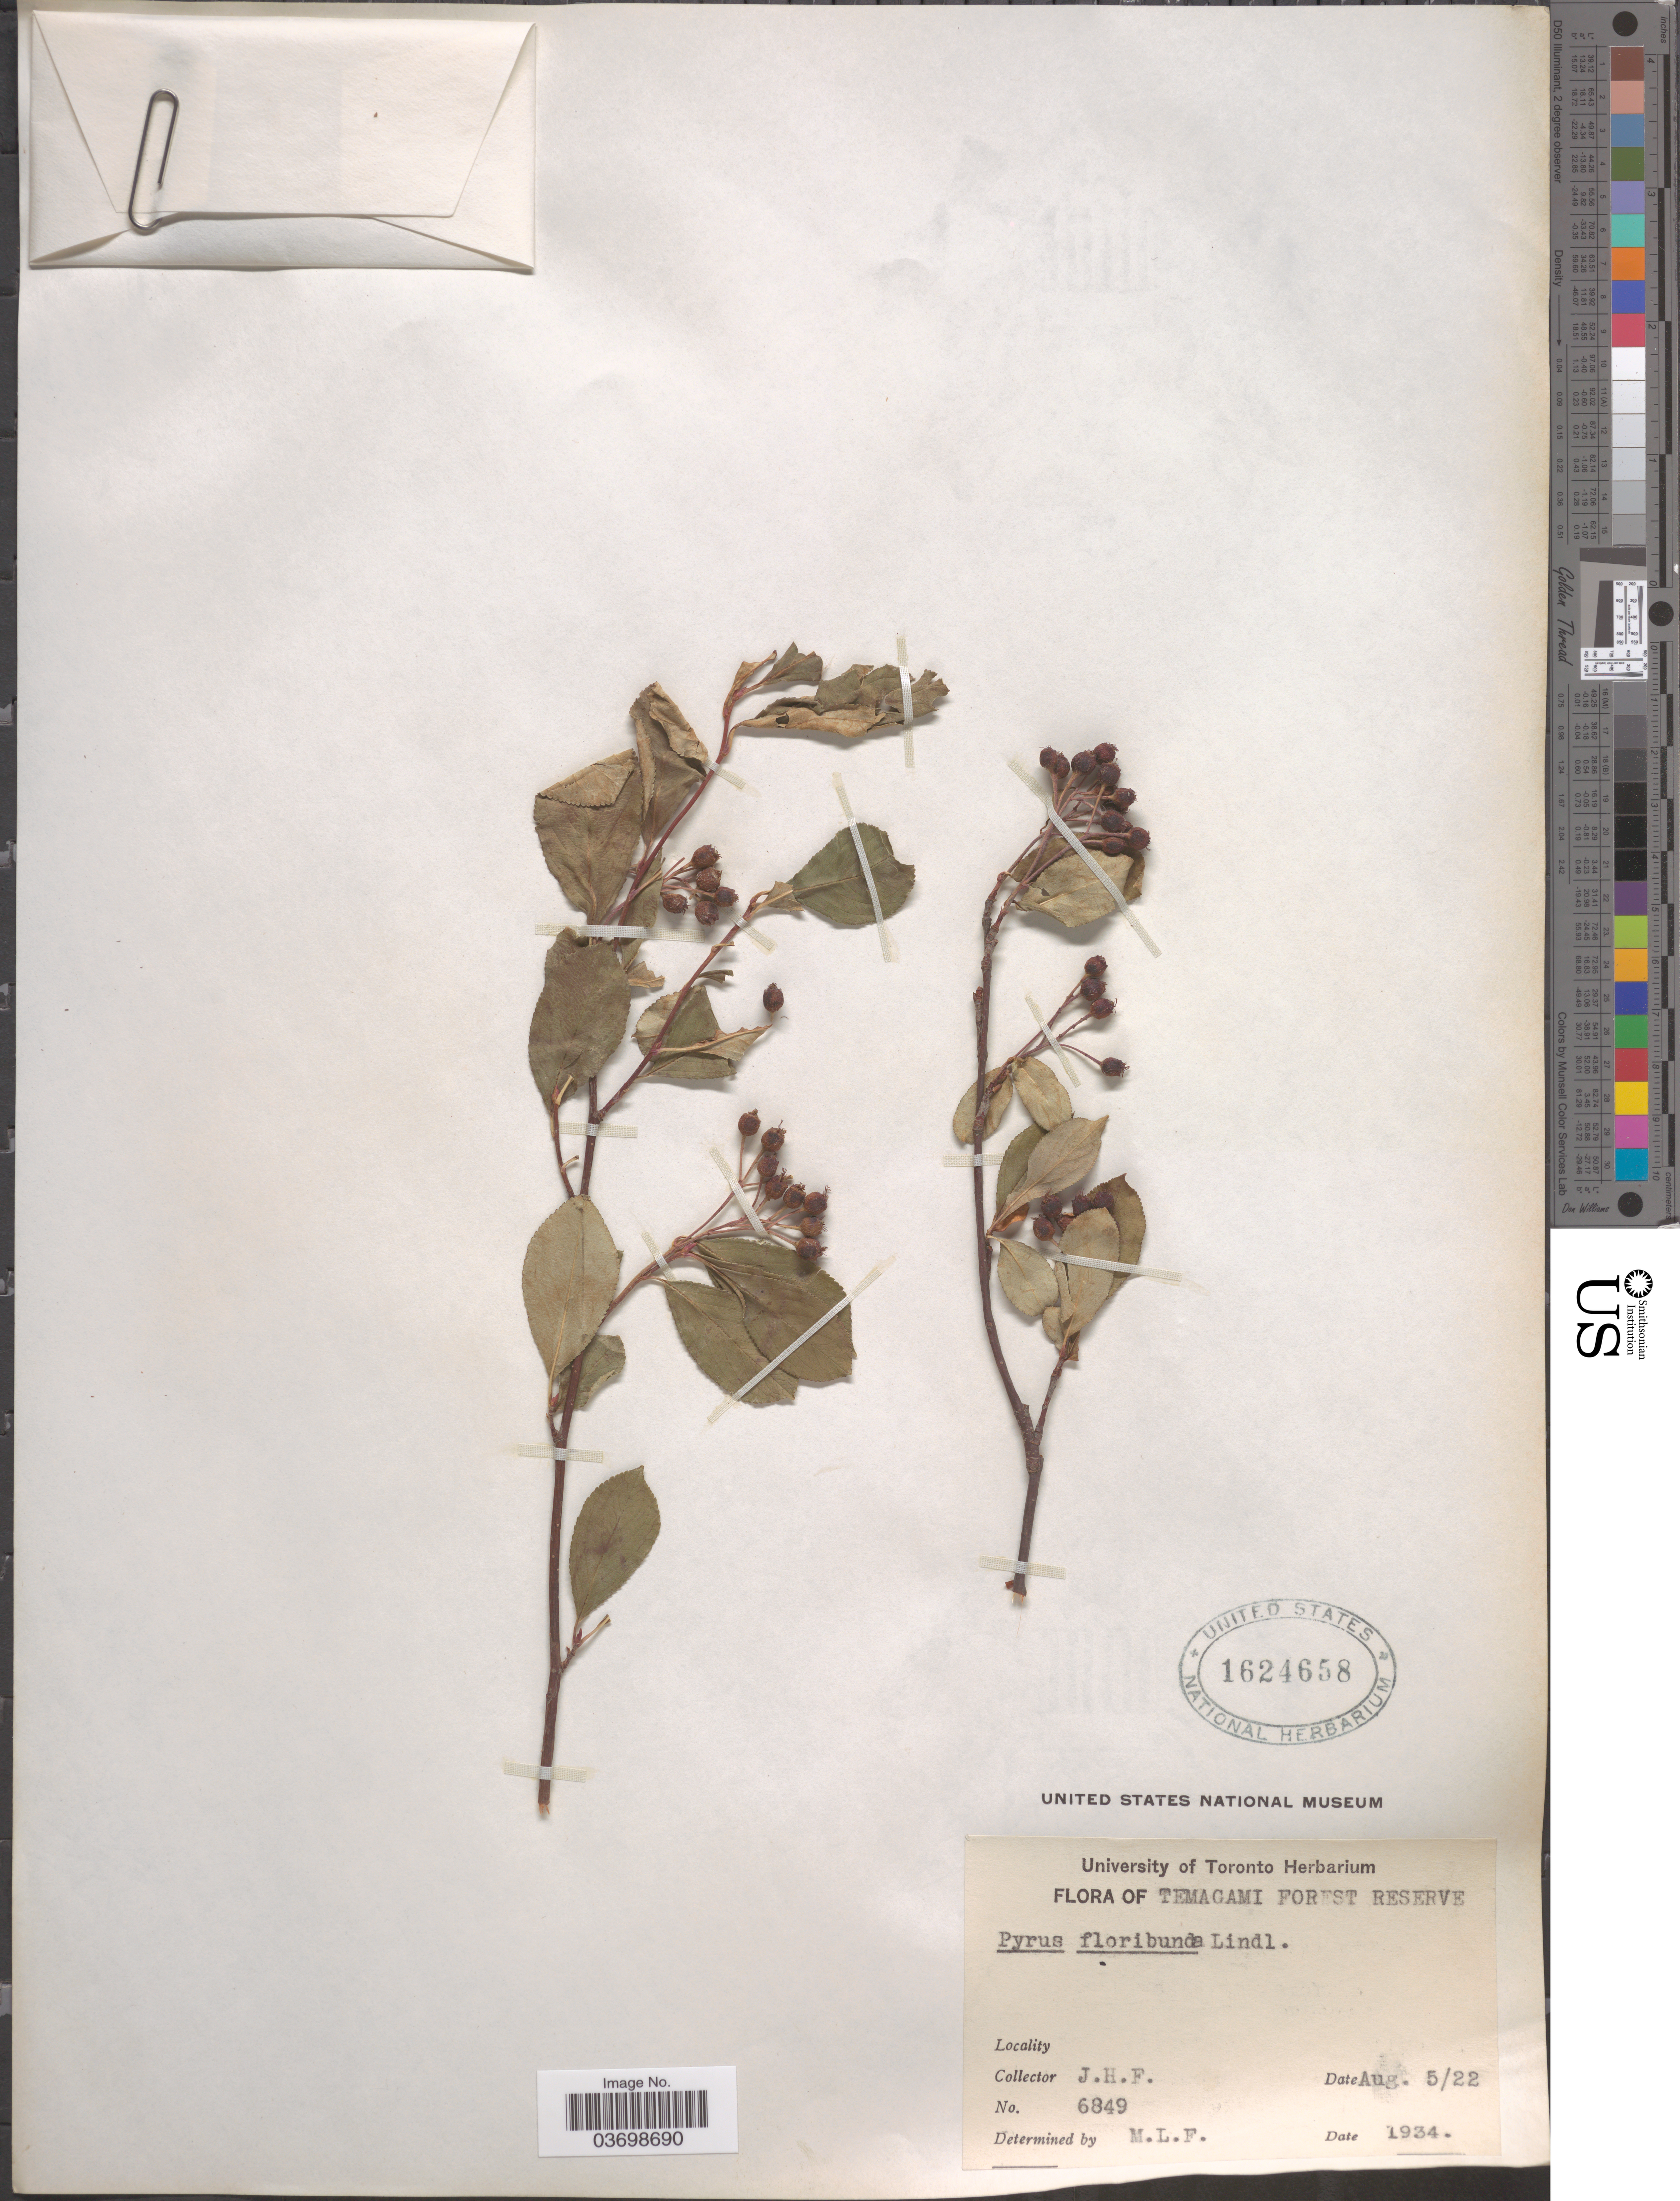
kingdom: Plantae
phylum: Tracheophyta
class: Magnoliopsida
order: Rosales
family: Rosaceae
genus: Aronia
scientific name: Aronia x prunifolia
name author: (Marshall) Rehder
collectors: J. H. F.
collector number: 6849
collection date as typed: Transcribed d/m/y: 5/8/22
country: Canada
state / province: Ontario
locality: Temagami Forest Reserve.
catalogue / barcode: US 1624658